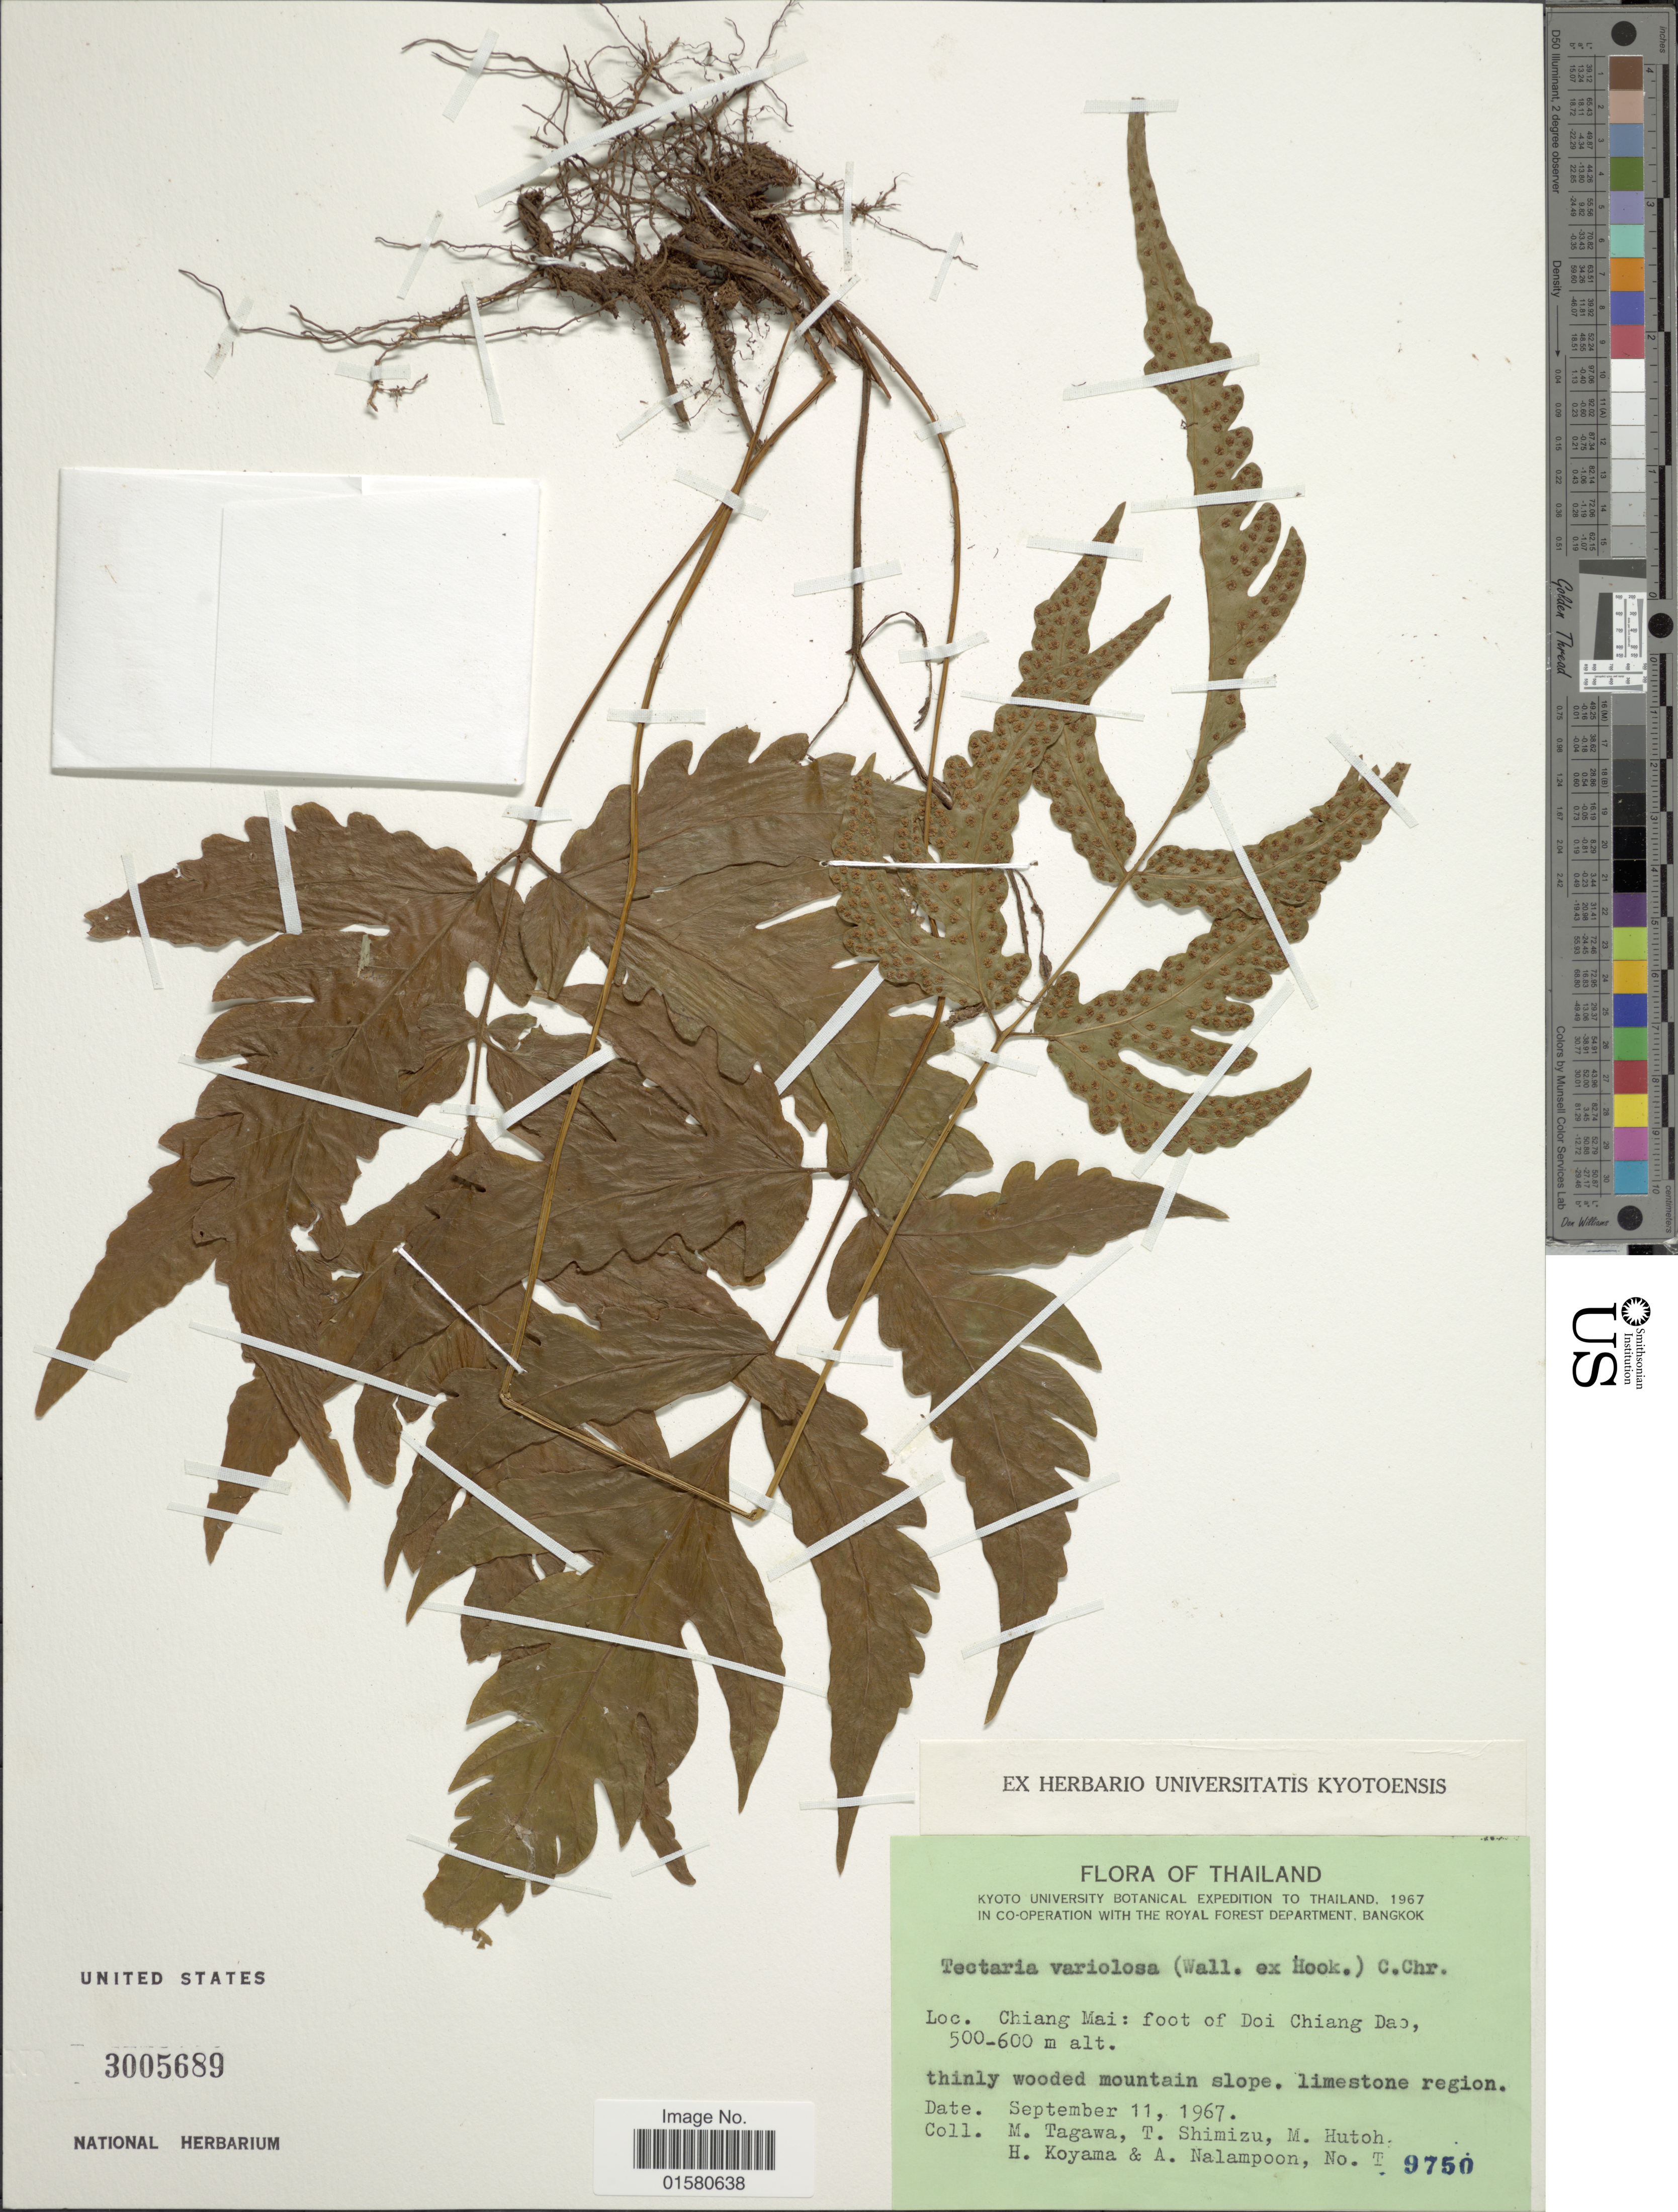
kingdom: Plantae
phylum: Tracheophyta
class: Polypodiopsida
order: Polypodiales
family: Tectariaceae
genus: Tectaria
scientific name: Tectaria variolosa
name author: (Wall. ex Hook.) C. Chr.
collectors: M. Tagawa, T. Shimizu, M. Hutoh, H. Koyama & A. Nalampoon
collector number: T 9750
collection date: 1967-09-11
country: Thailand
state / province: Chiang Mai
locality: Chiang Mai: foot of Doi Chiang Dao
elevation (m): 500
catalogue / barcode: US 3005689